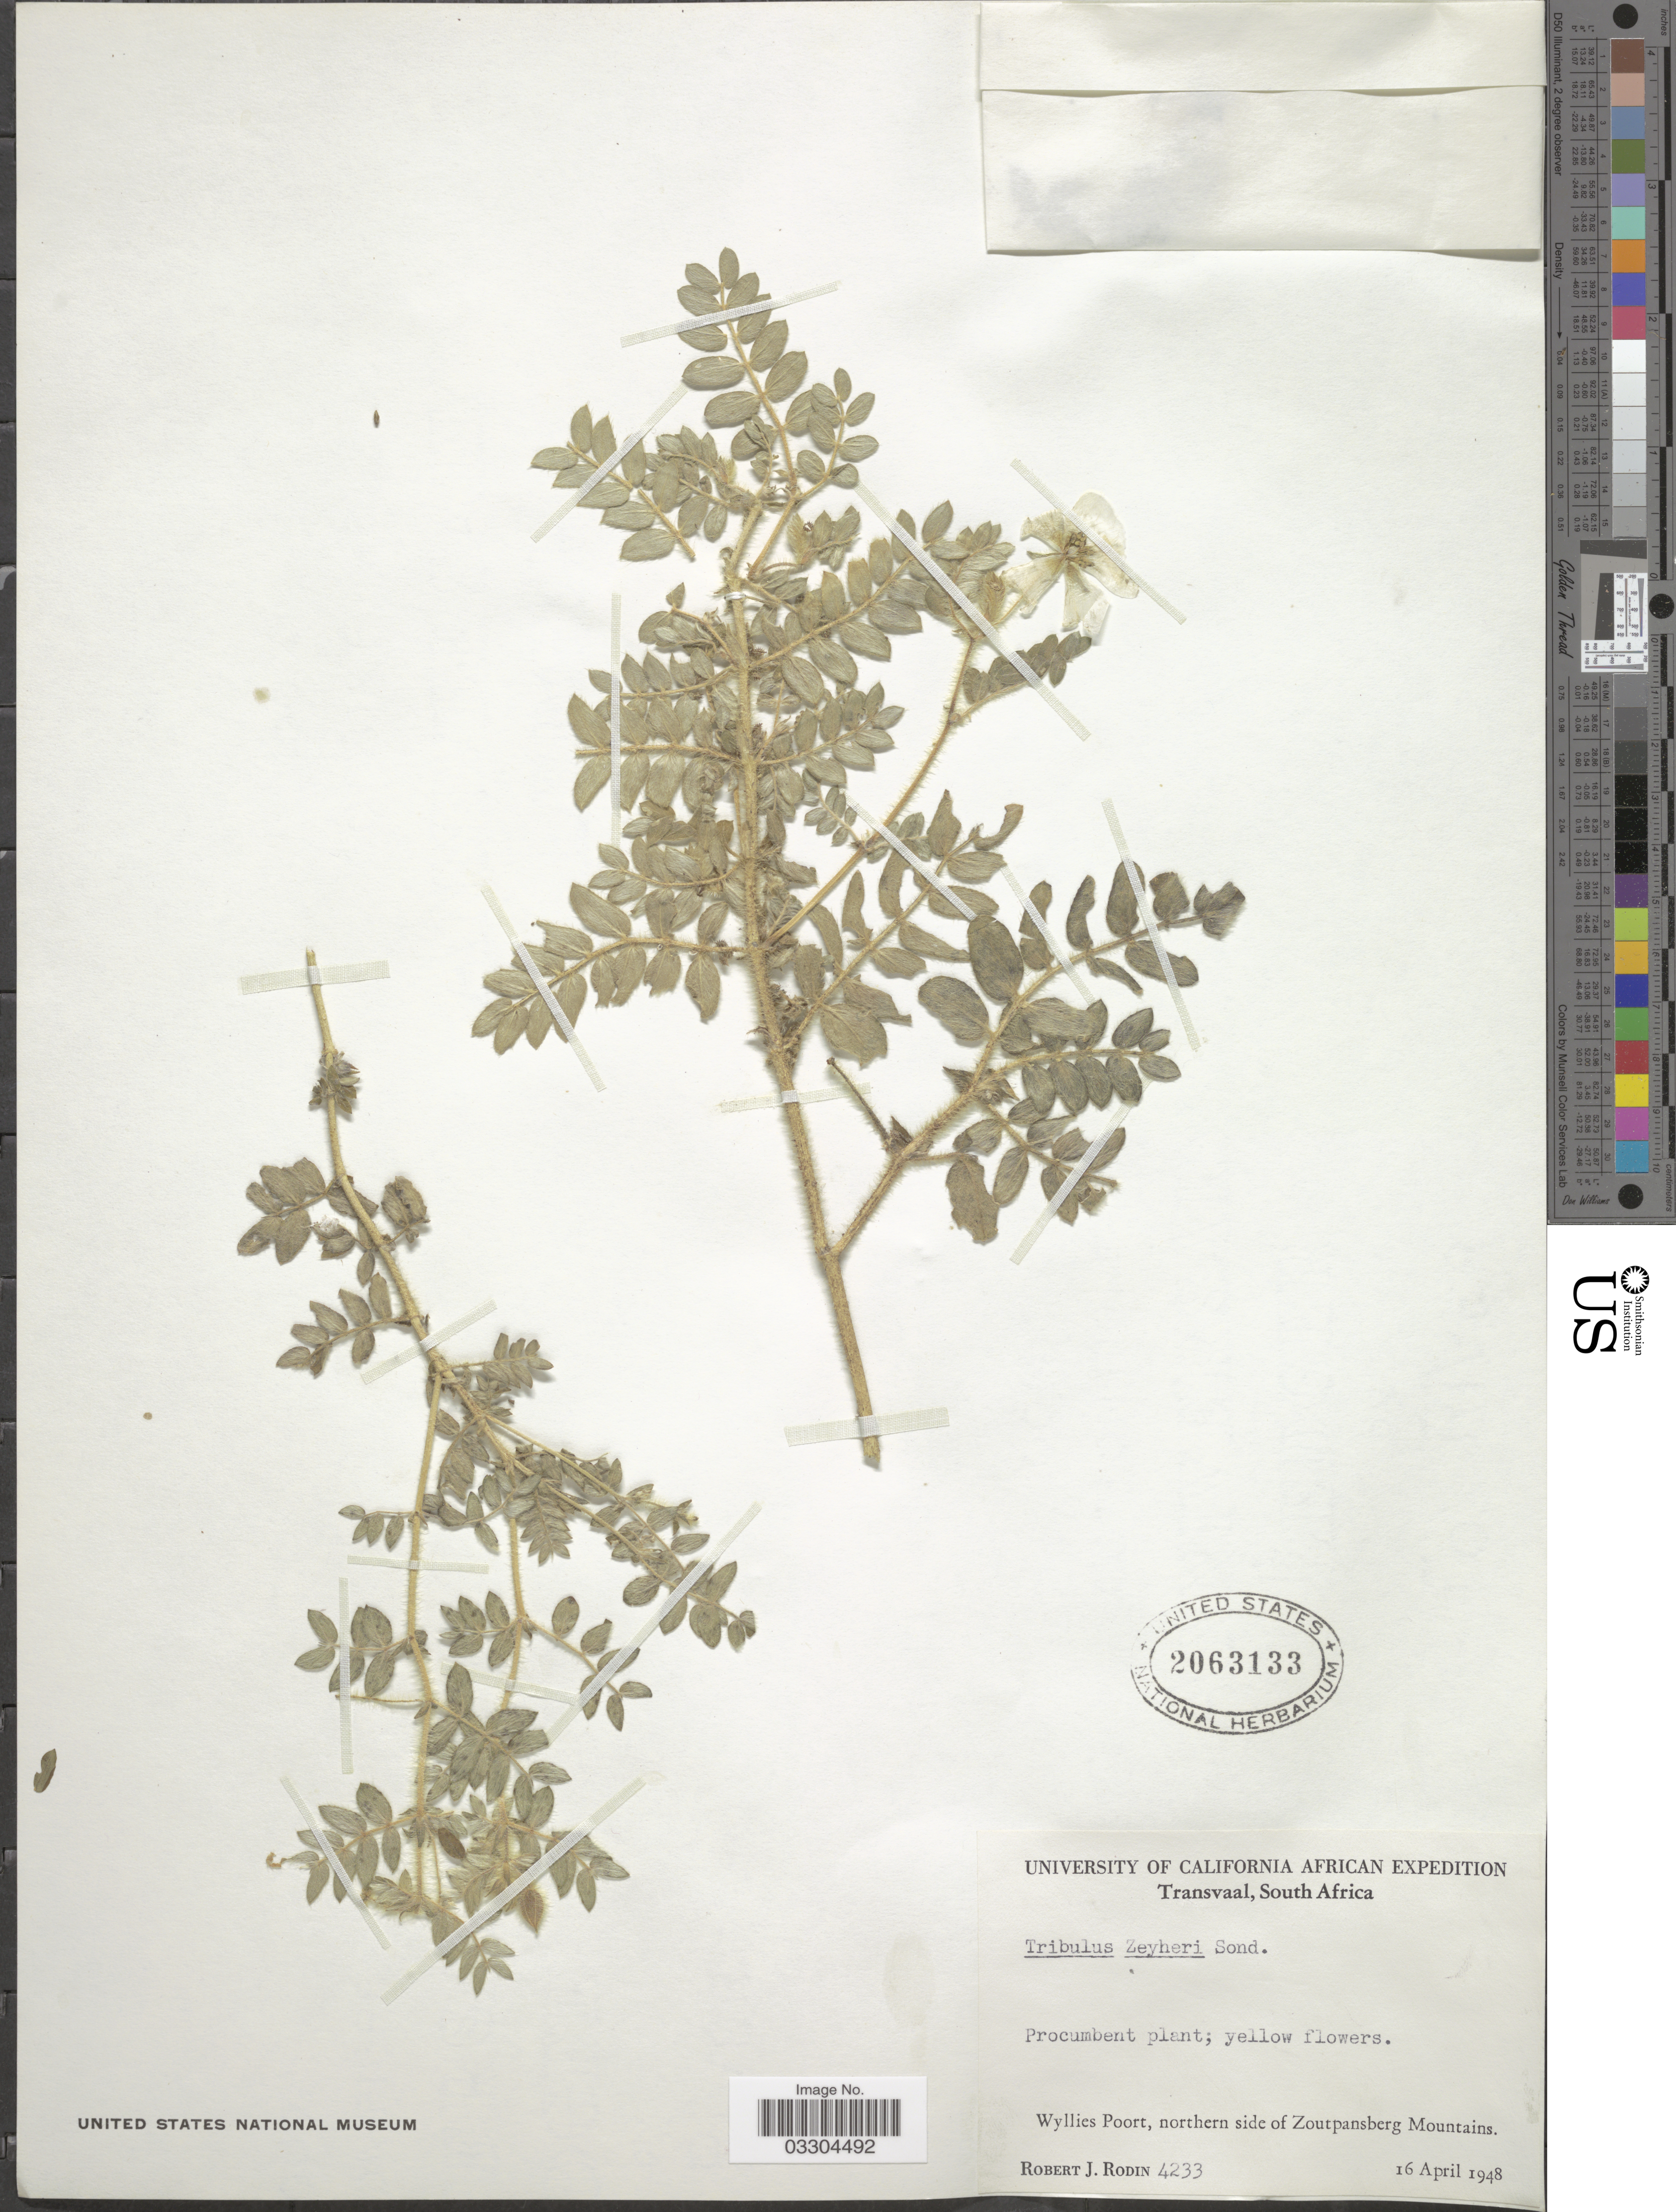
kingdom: Plantae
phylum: Tracheophyta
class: Magnoliopsida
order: Zygophyllales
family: Zygophyllaceae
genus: Tribulus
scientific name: Tribulus zeyheri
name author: Sond.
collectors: R. J. Rodin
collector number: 4233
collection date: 1948-04-16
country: South Africa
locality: Transvaal. Wyllies Poort, northern side of Zoutpansberg Mountains.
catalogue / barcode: US 2063133